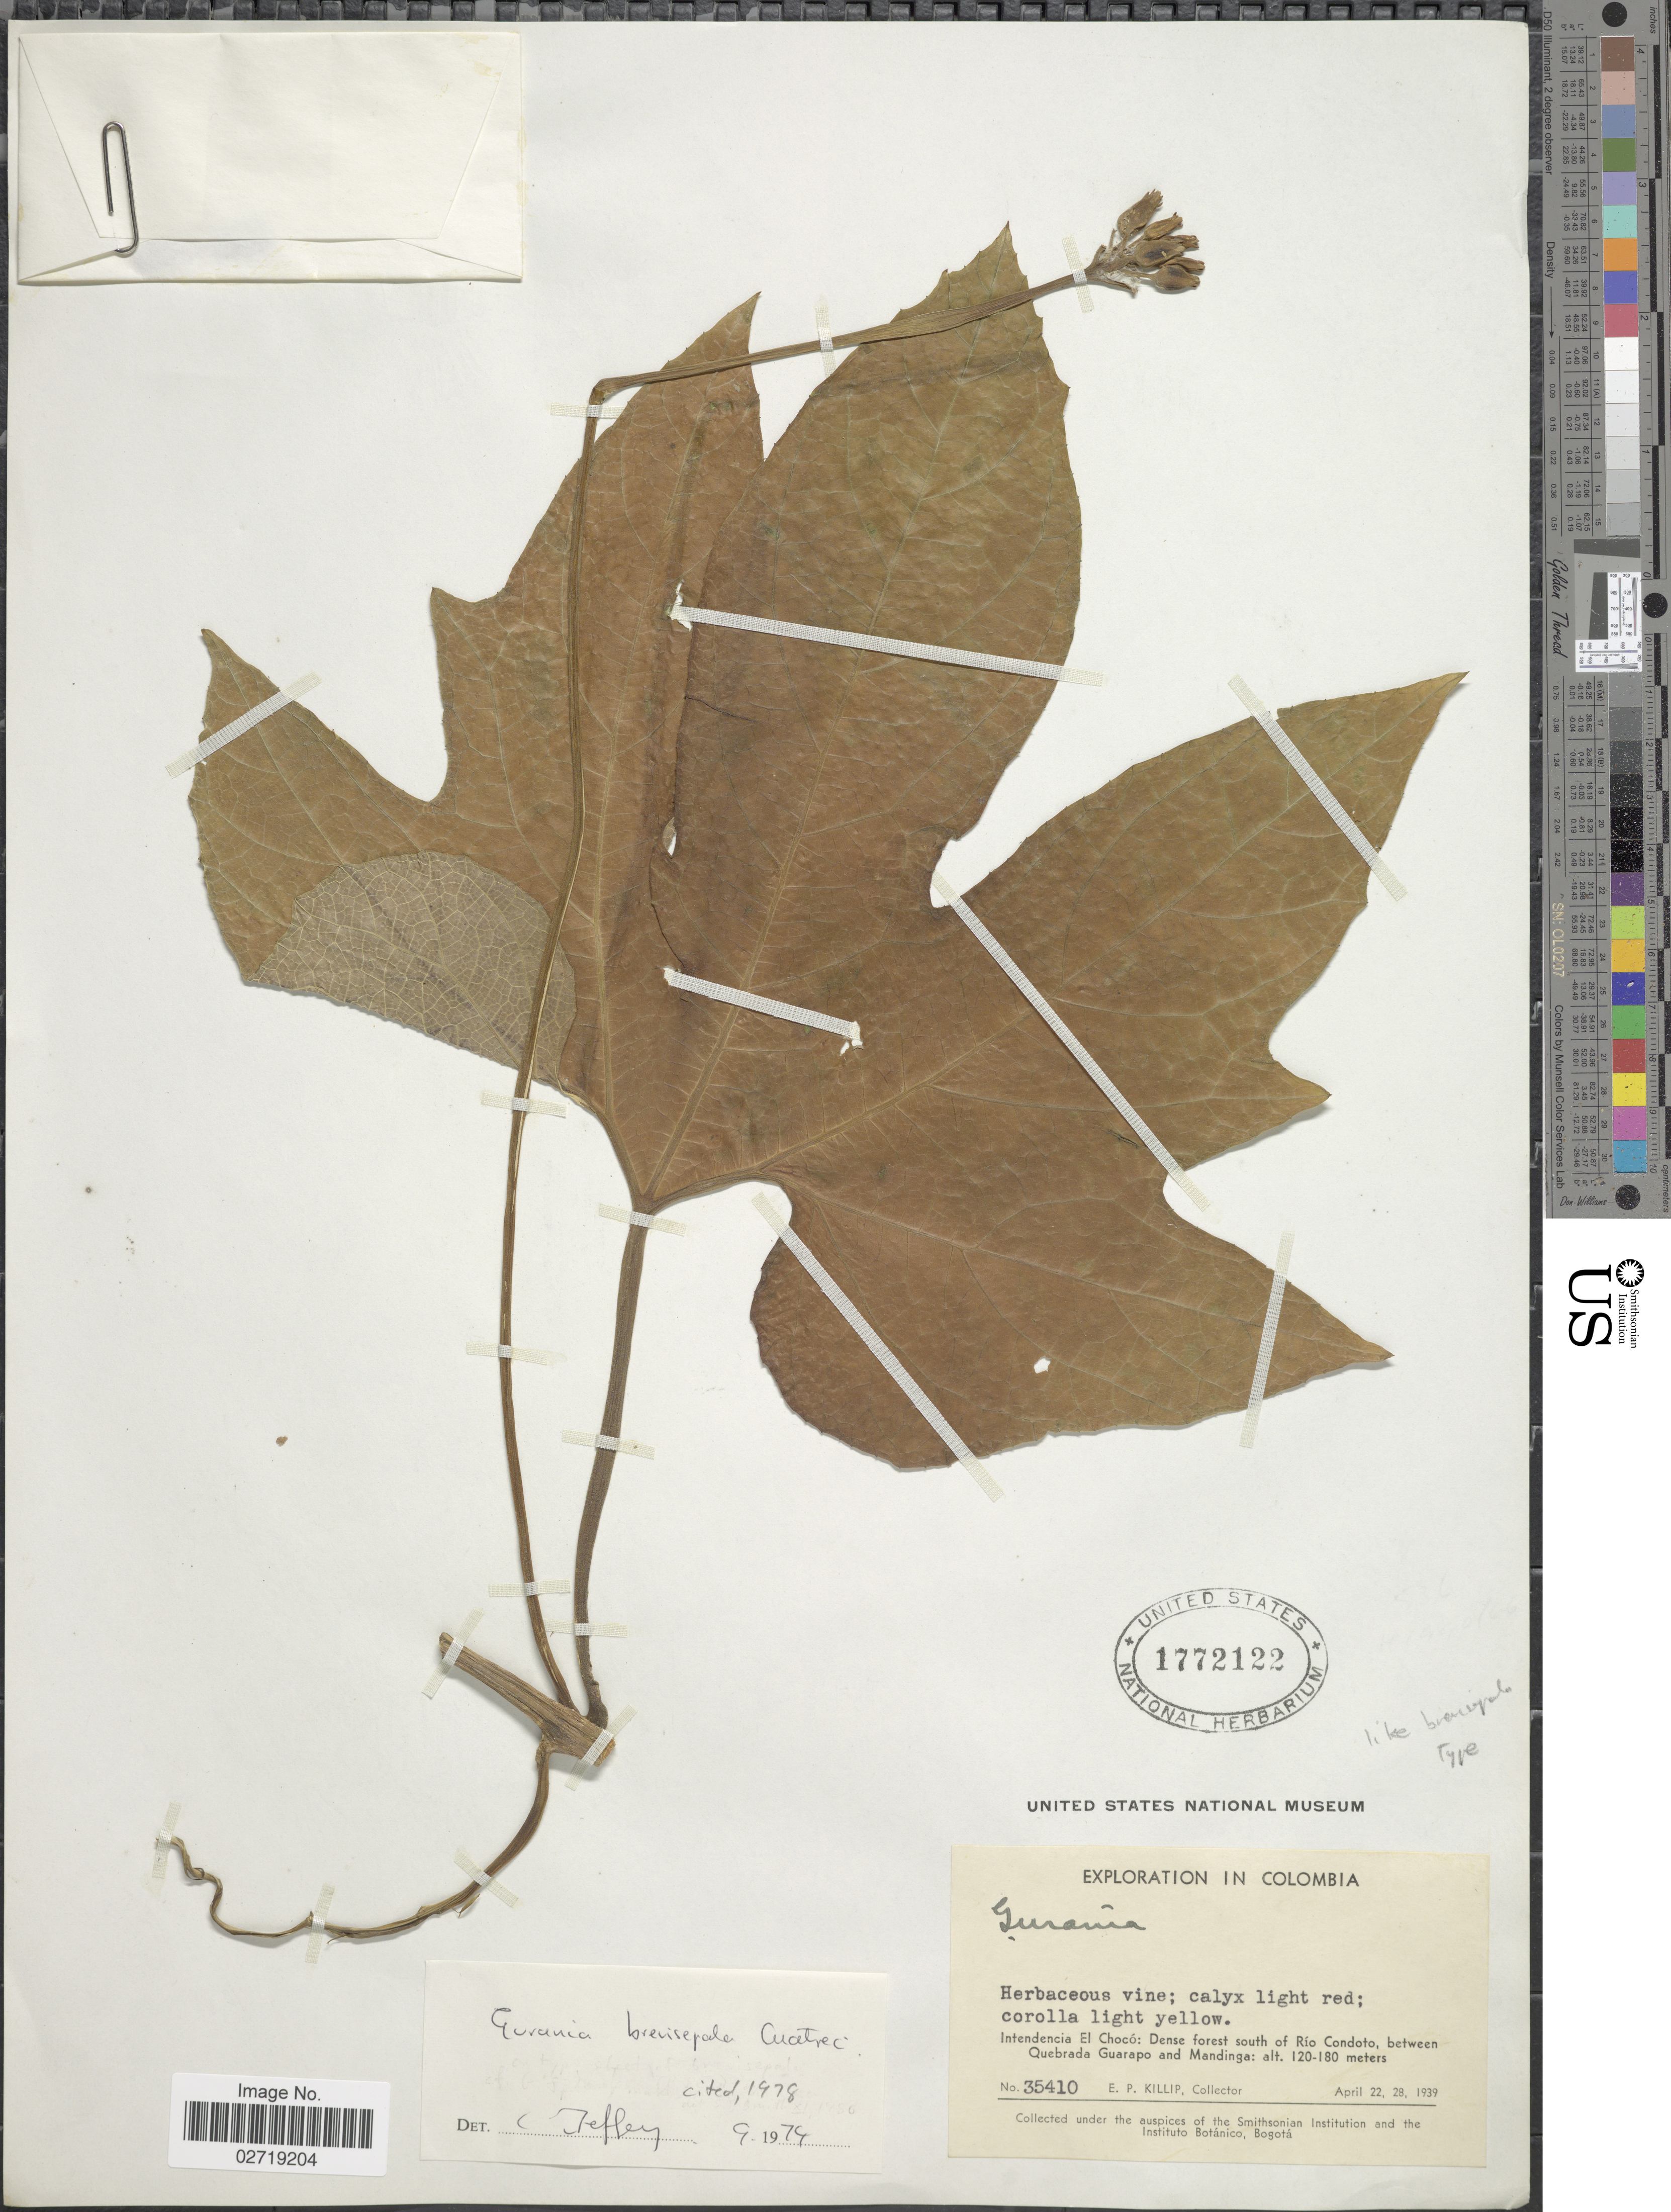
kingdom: Plantae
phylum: Tracheophyta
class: Magnoliopsida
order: Cucurbitales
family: Cucurbitaceae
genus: Gurania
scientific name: Gurania brevisepala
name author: Cuatrec.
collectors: E. P. Killip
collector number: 35410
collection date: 1939-04-22/1939-04-28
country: Colombia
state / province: Chocó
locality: South of Rio Condoto, between Quebrada Guarapo and Mandinga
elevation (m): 120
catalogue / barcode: US 1772122